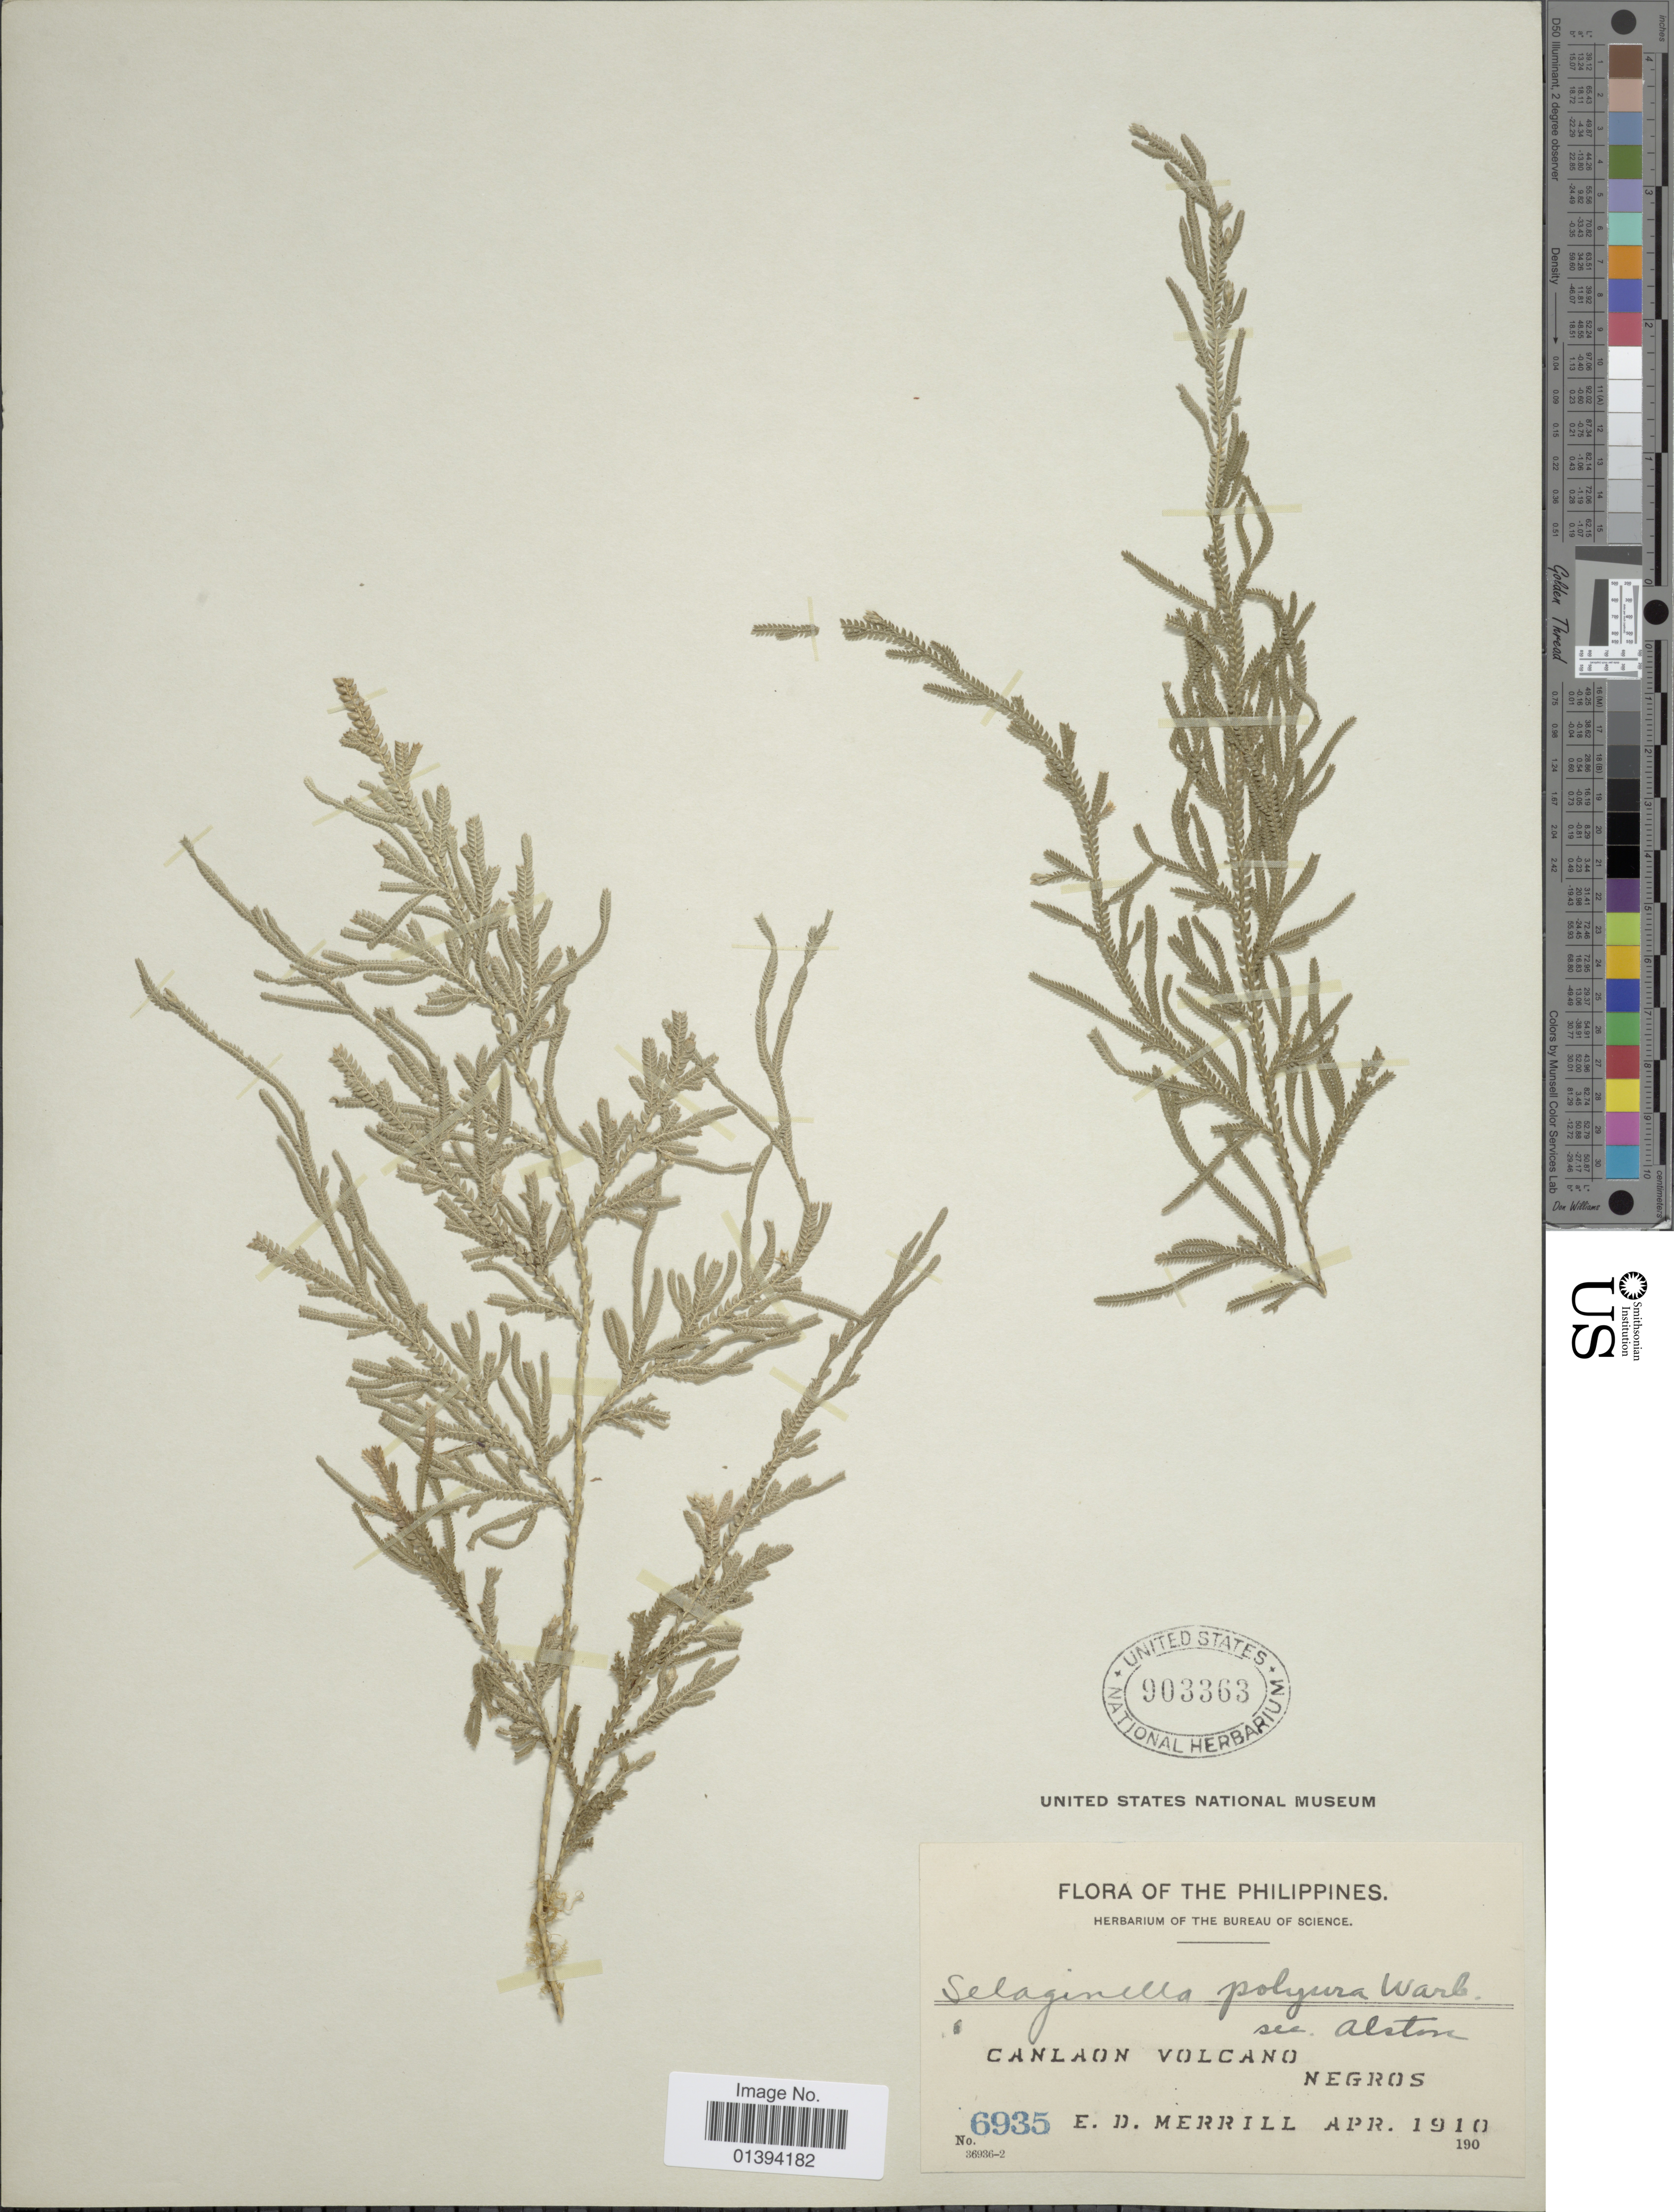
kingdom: Plantae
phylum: Tracheophyta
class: Lycopodiopsida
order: Selaginellales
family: Selaginellaceae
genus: Selaginella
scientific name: Selaginella polyura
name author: Warb.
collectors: E. D. Merrill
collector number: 6935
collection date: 1910-04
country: Philippines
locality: Canlaon Volcano, Negros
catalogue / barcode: US 903363